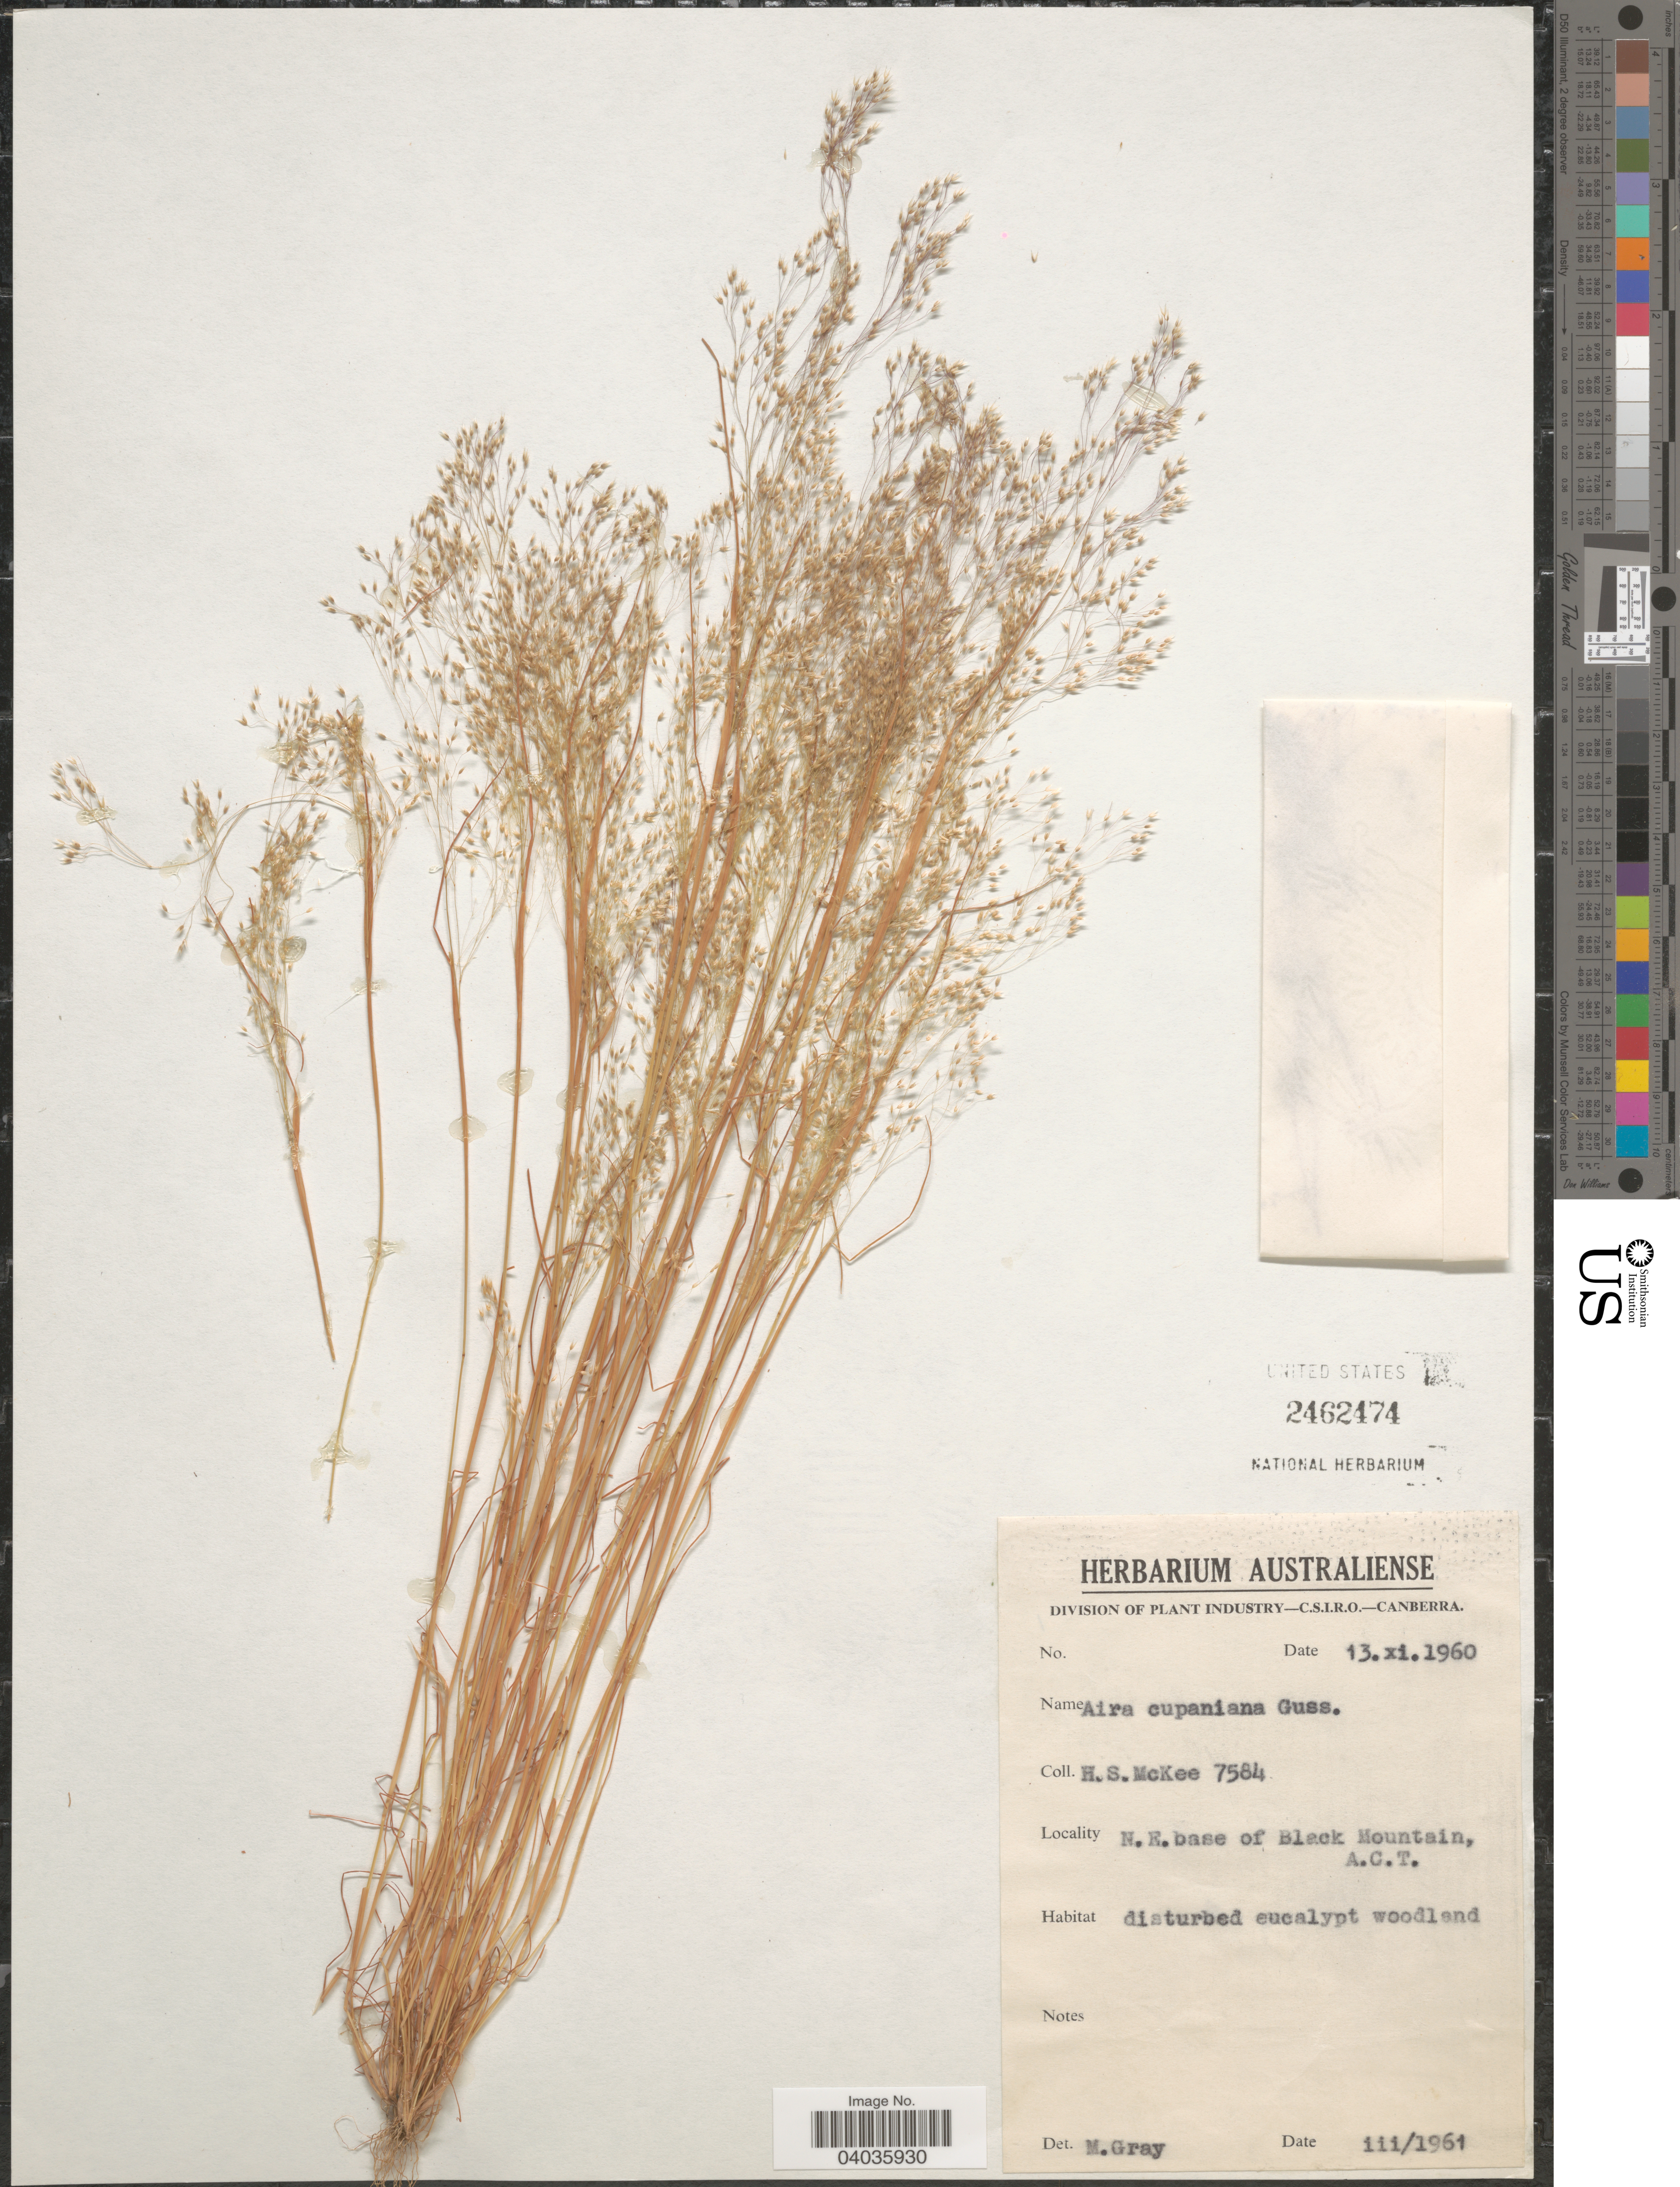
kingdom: Plantae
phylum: Tracheophyta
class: Liliopsida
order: Poales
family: Poaceae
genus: Aira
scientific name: Aira cupaniana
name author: Gussone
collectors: H. S. McKee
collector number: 7584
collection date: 1960-11-13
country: Australia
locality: N.E.base of Black Mountain, A.C.T.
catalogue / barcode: US 2462474